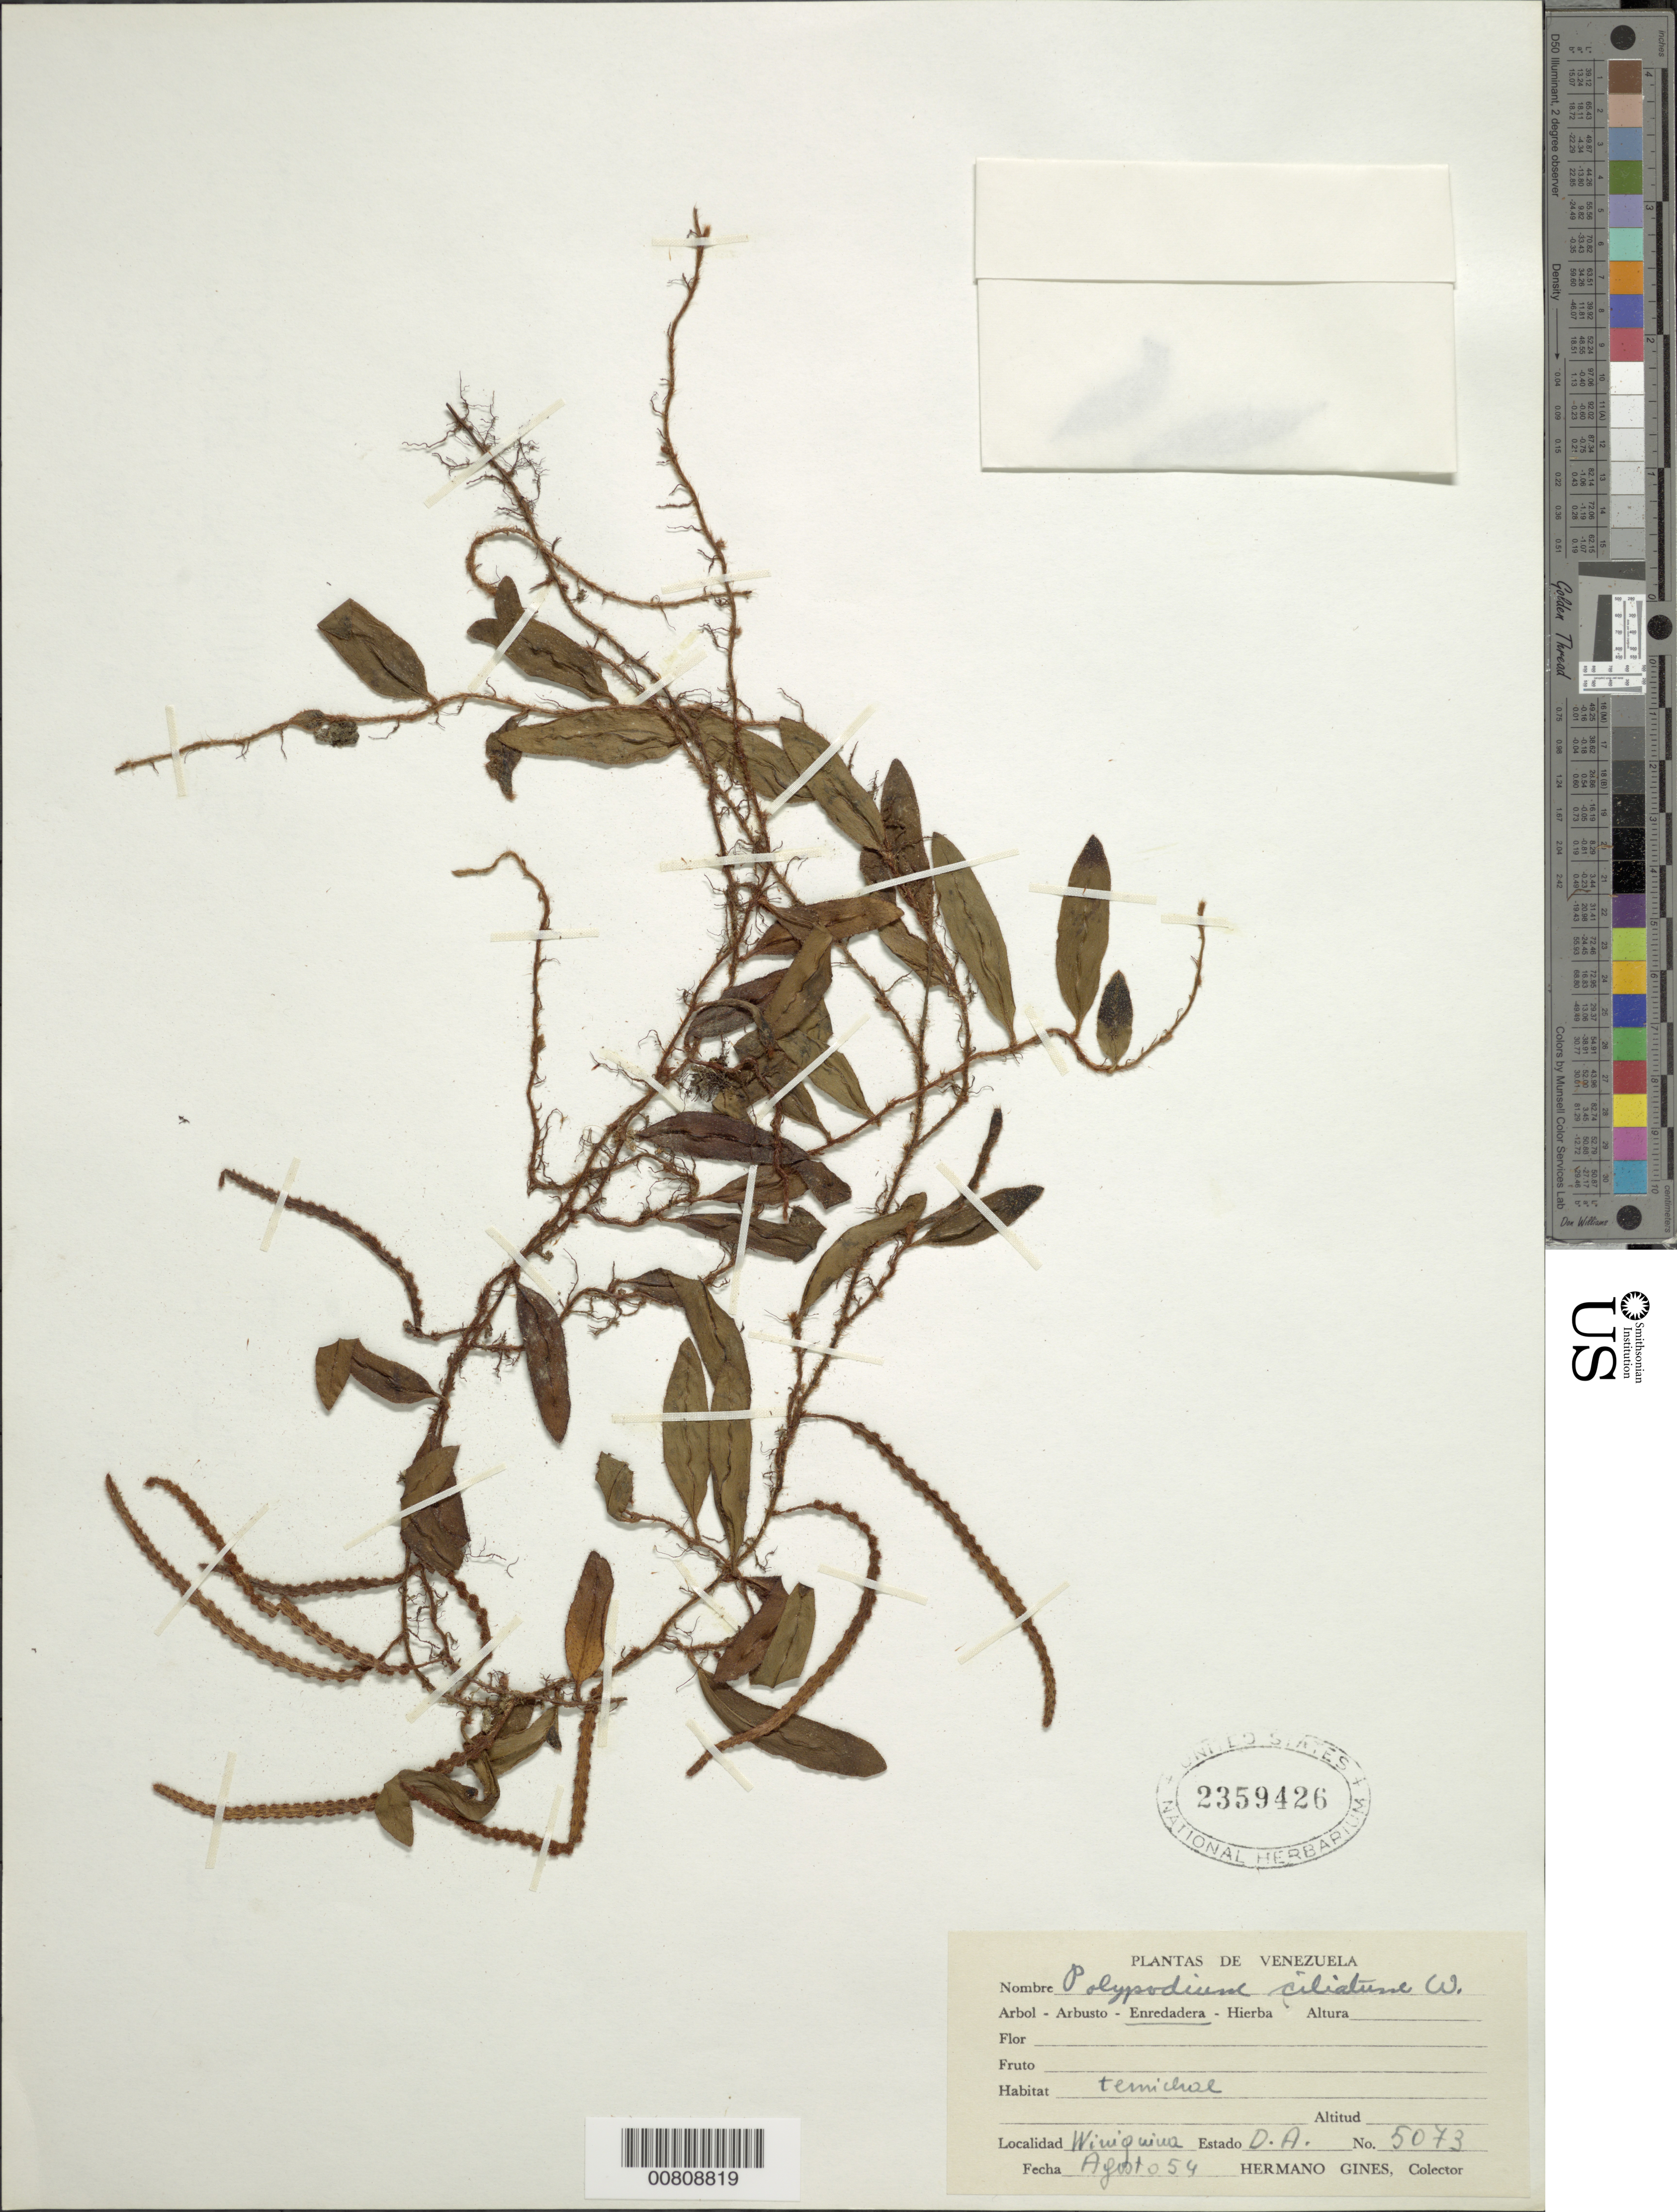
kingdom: Plantae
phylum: Tracheophyta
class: Polypodiopsida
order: Polypodiales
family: Polypodiaceae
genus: Microgramma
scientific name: Microgramma reptans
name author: (Cav.) A.R. Sm.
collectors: H. Gines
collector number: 5073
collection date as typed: Aug-54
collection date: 1954-08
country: Venezuela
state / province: Delta Amacuro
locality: C. Wiuiquina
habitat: Temichal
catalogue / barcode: US 2359426